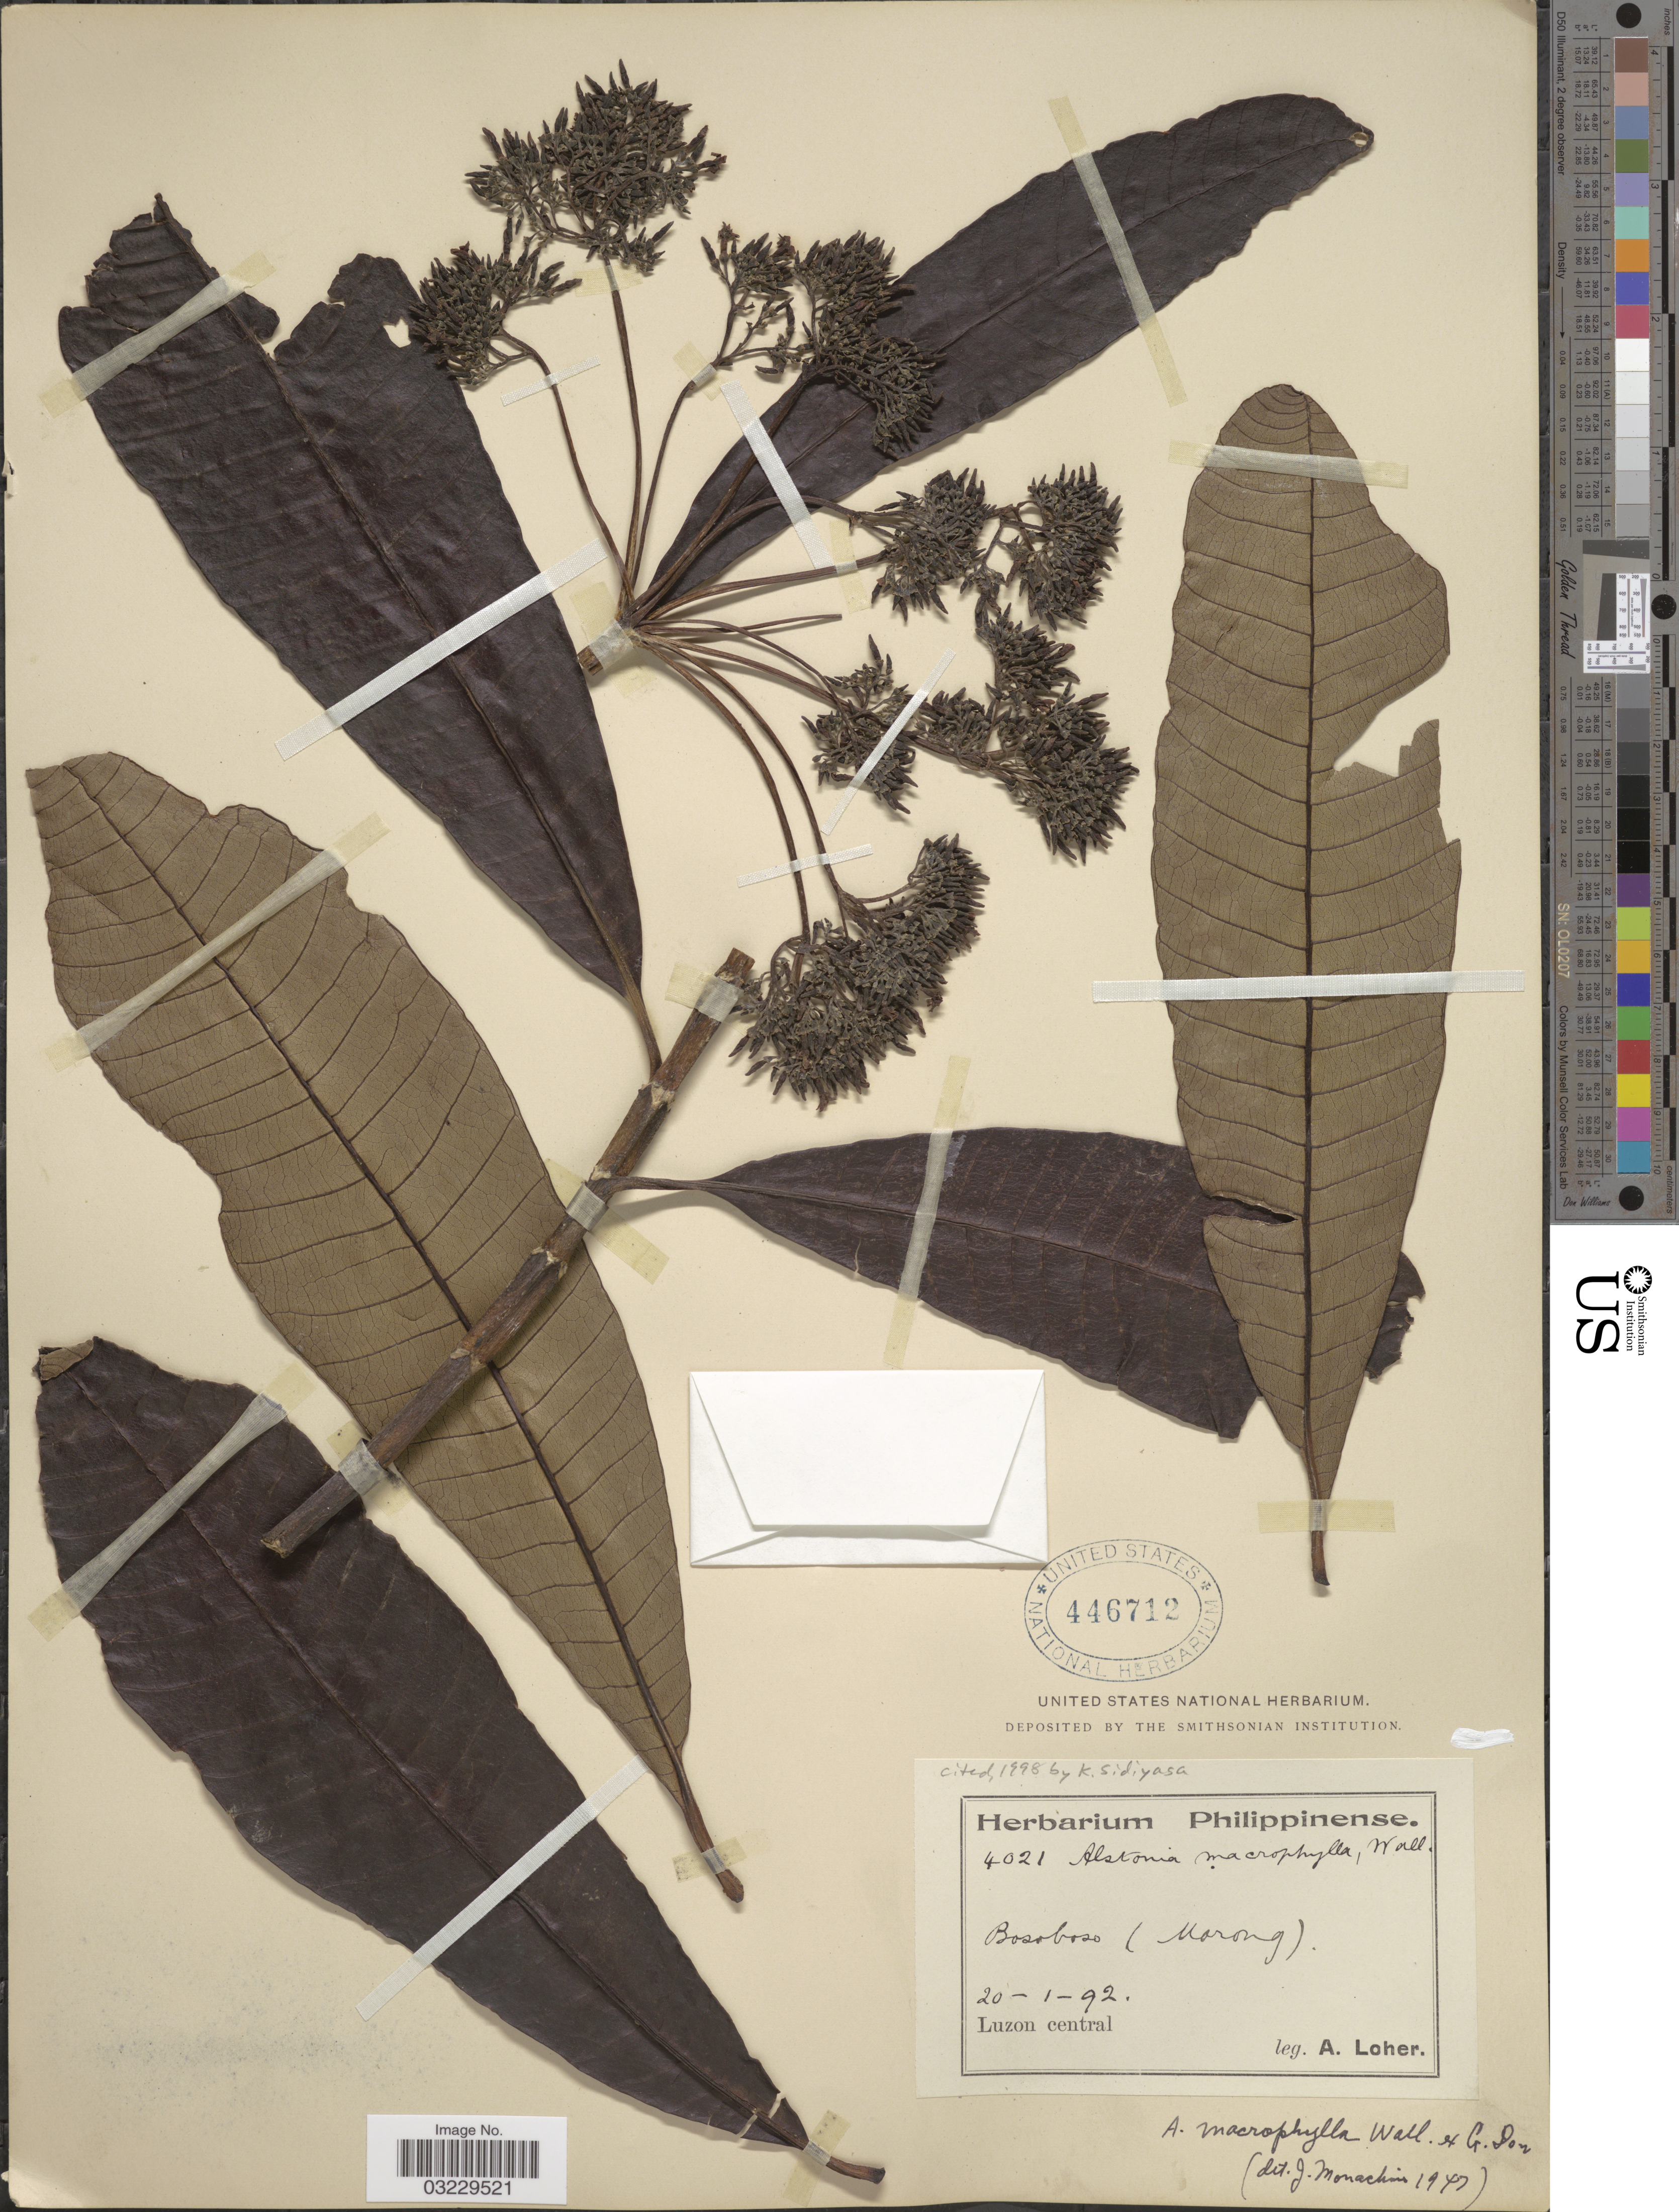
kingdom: Plantae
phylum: Tracheophyta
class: Magnoliopsida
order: Gentianales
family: Apocynaceae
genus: Alstonia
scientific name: Alstonia macrophylla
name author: Wall. ex G. Don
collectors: A. Loher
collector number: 4021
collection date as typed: Transcribed d/m/y: 20/1/92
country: Philippines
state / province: Central Luzon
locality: Bosoboso (Morong), Luzon central.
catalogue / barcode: US 446712